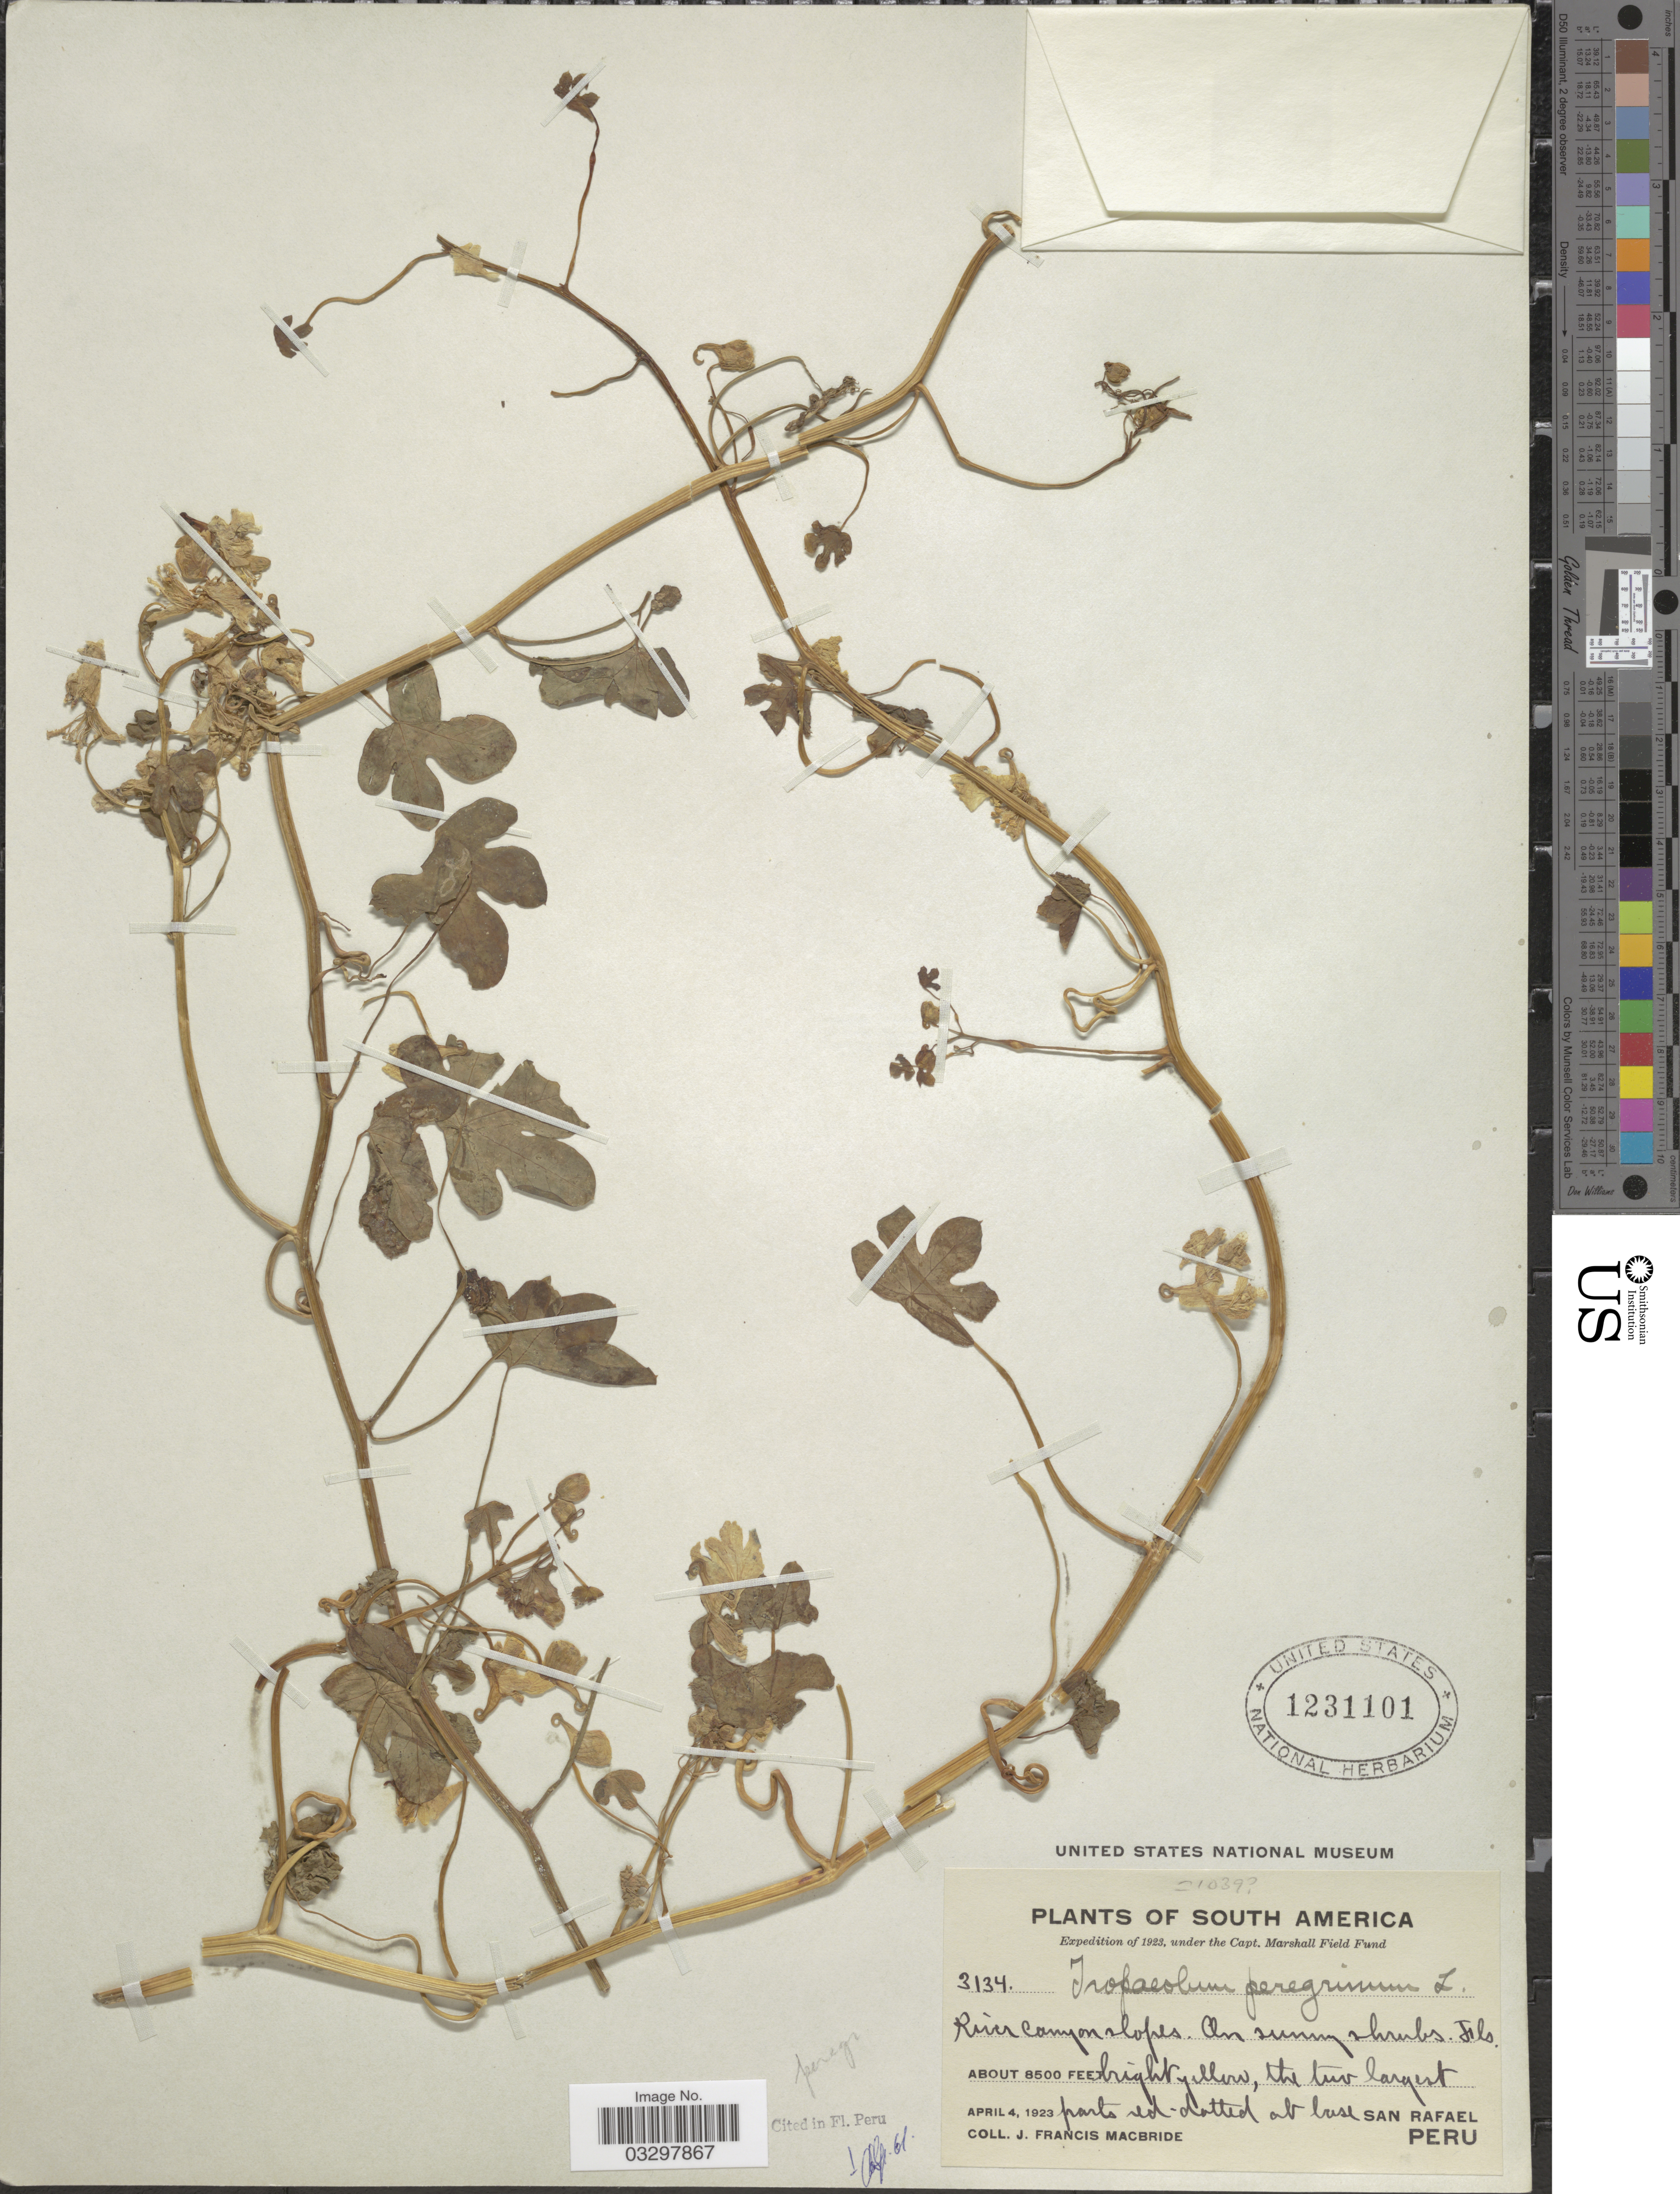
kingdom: Plantae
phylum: Tracheophyta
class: Magnoliopsida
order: Brassicales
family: Tropaeolaceae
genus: Tropaeolum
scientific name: Tropaeolum peregrinum var. peregrinum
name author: L.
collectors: J. F. Macbride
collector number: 3134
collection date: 1923-04-04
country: Peru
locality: River canyon slopes. San Rafael.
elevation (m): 2591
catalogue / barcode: US 1231101